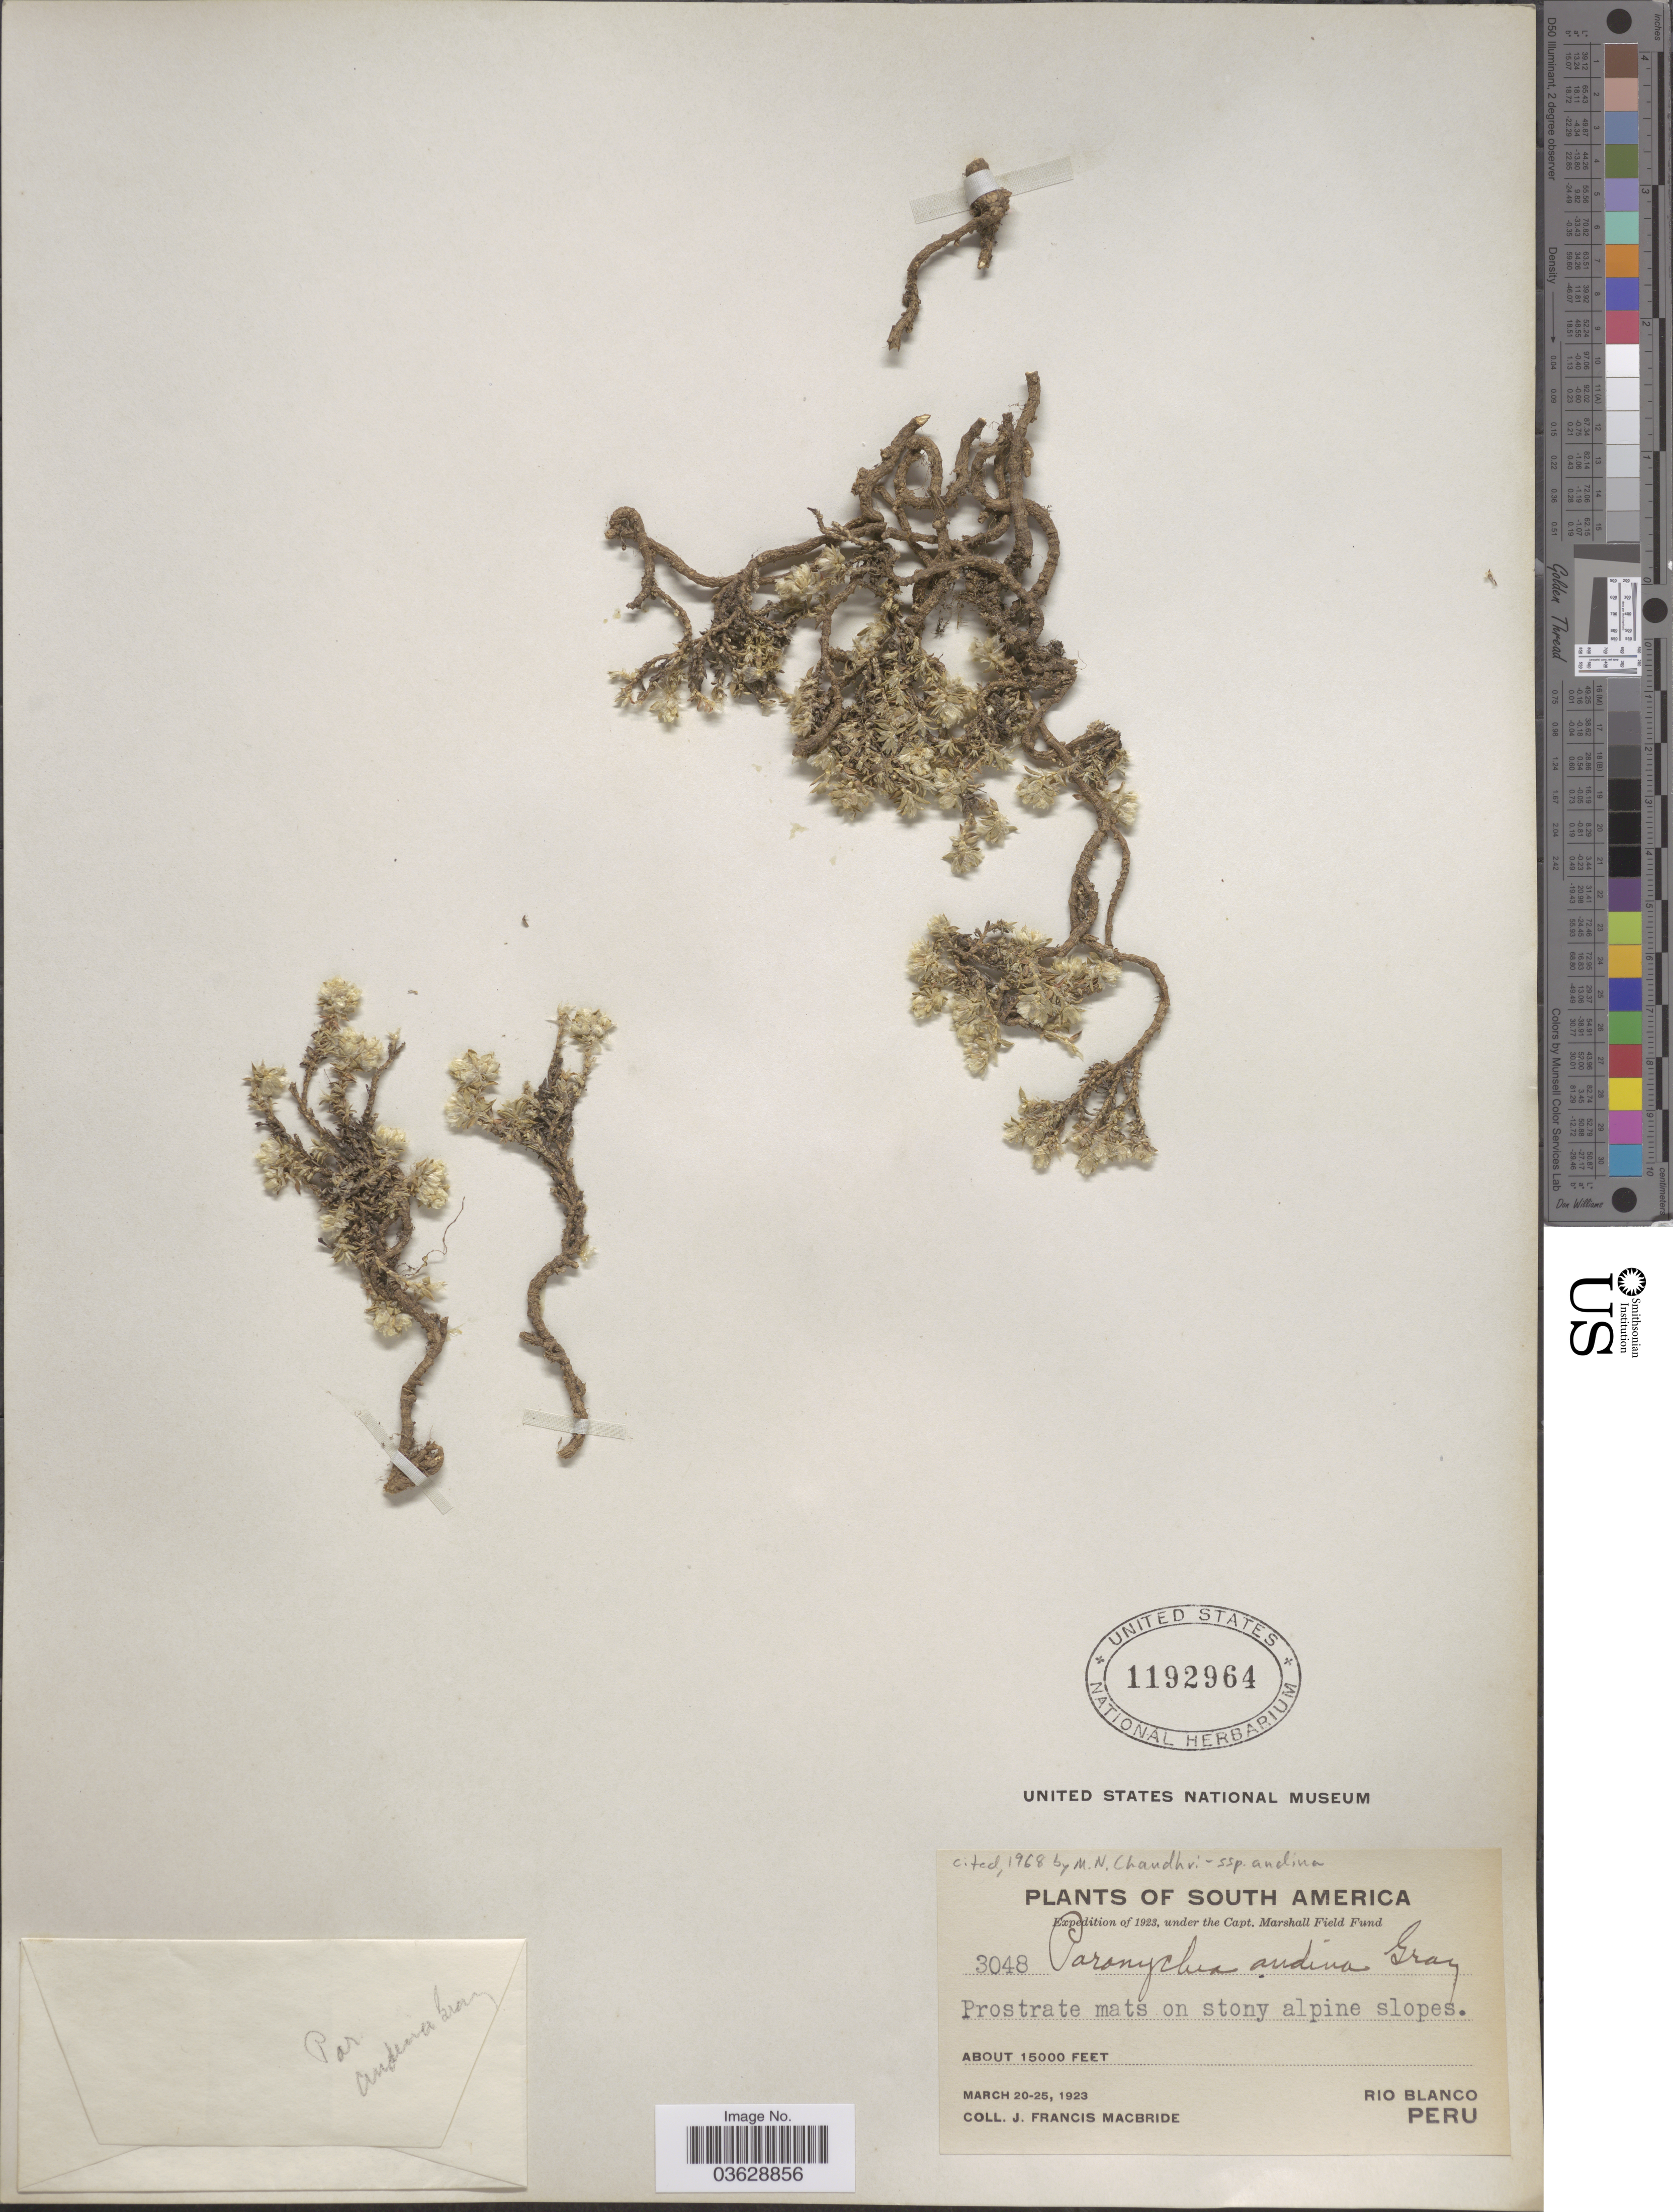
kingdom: Plantae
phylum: Tracheophyta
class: Magnoliopsida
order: Caryophyllales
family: Caryophyllaceae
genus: Paronychia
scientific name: Paronychia andina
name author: A. Gray in Wilkes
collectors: J. F. Macbride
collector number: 3048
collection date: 1923-03-20/1923-03-25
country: Peru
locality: Rio Blanco.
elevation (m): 4572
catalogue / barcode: US 1192964